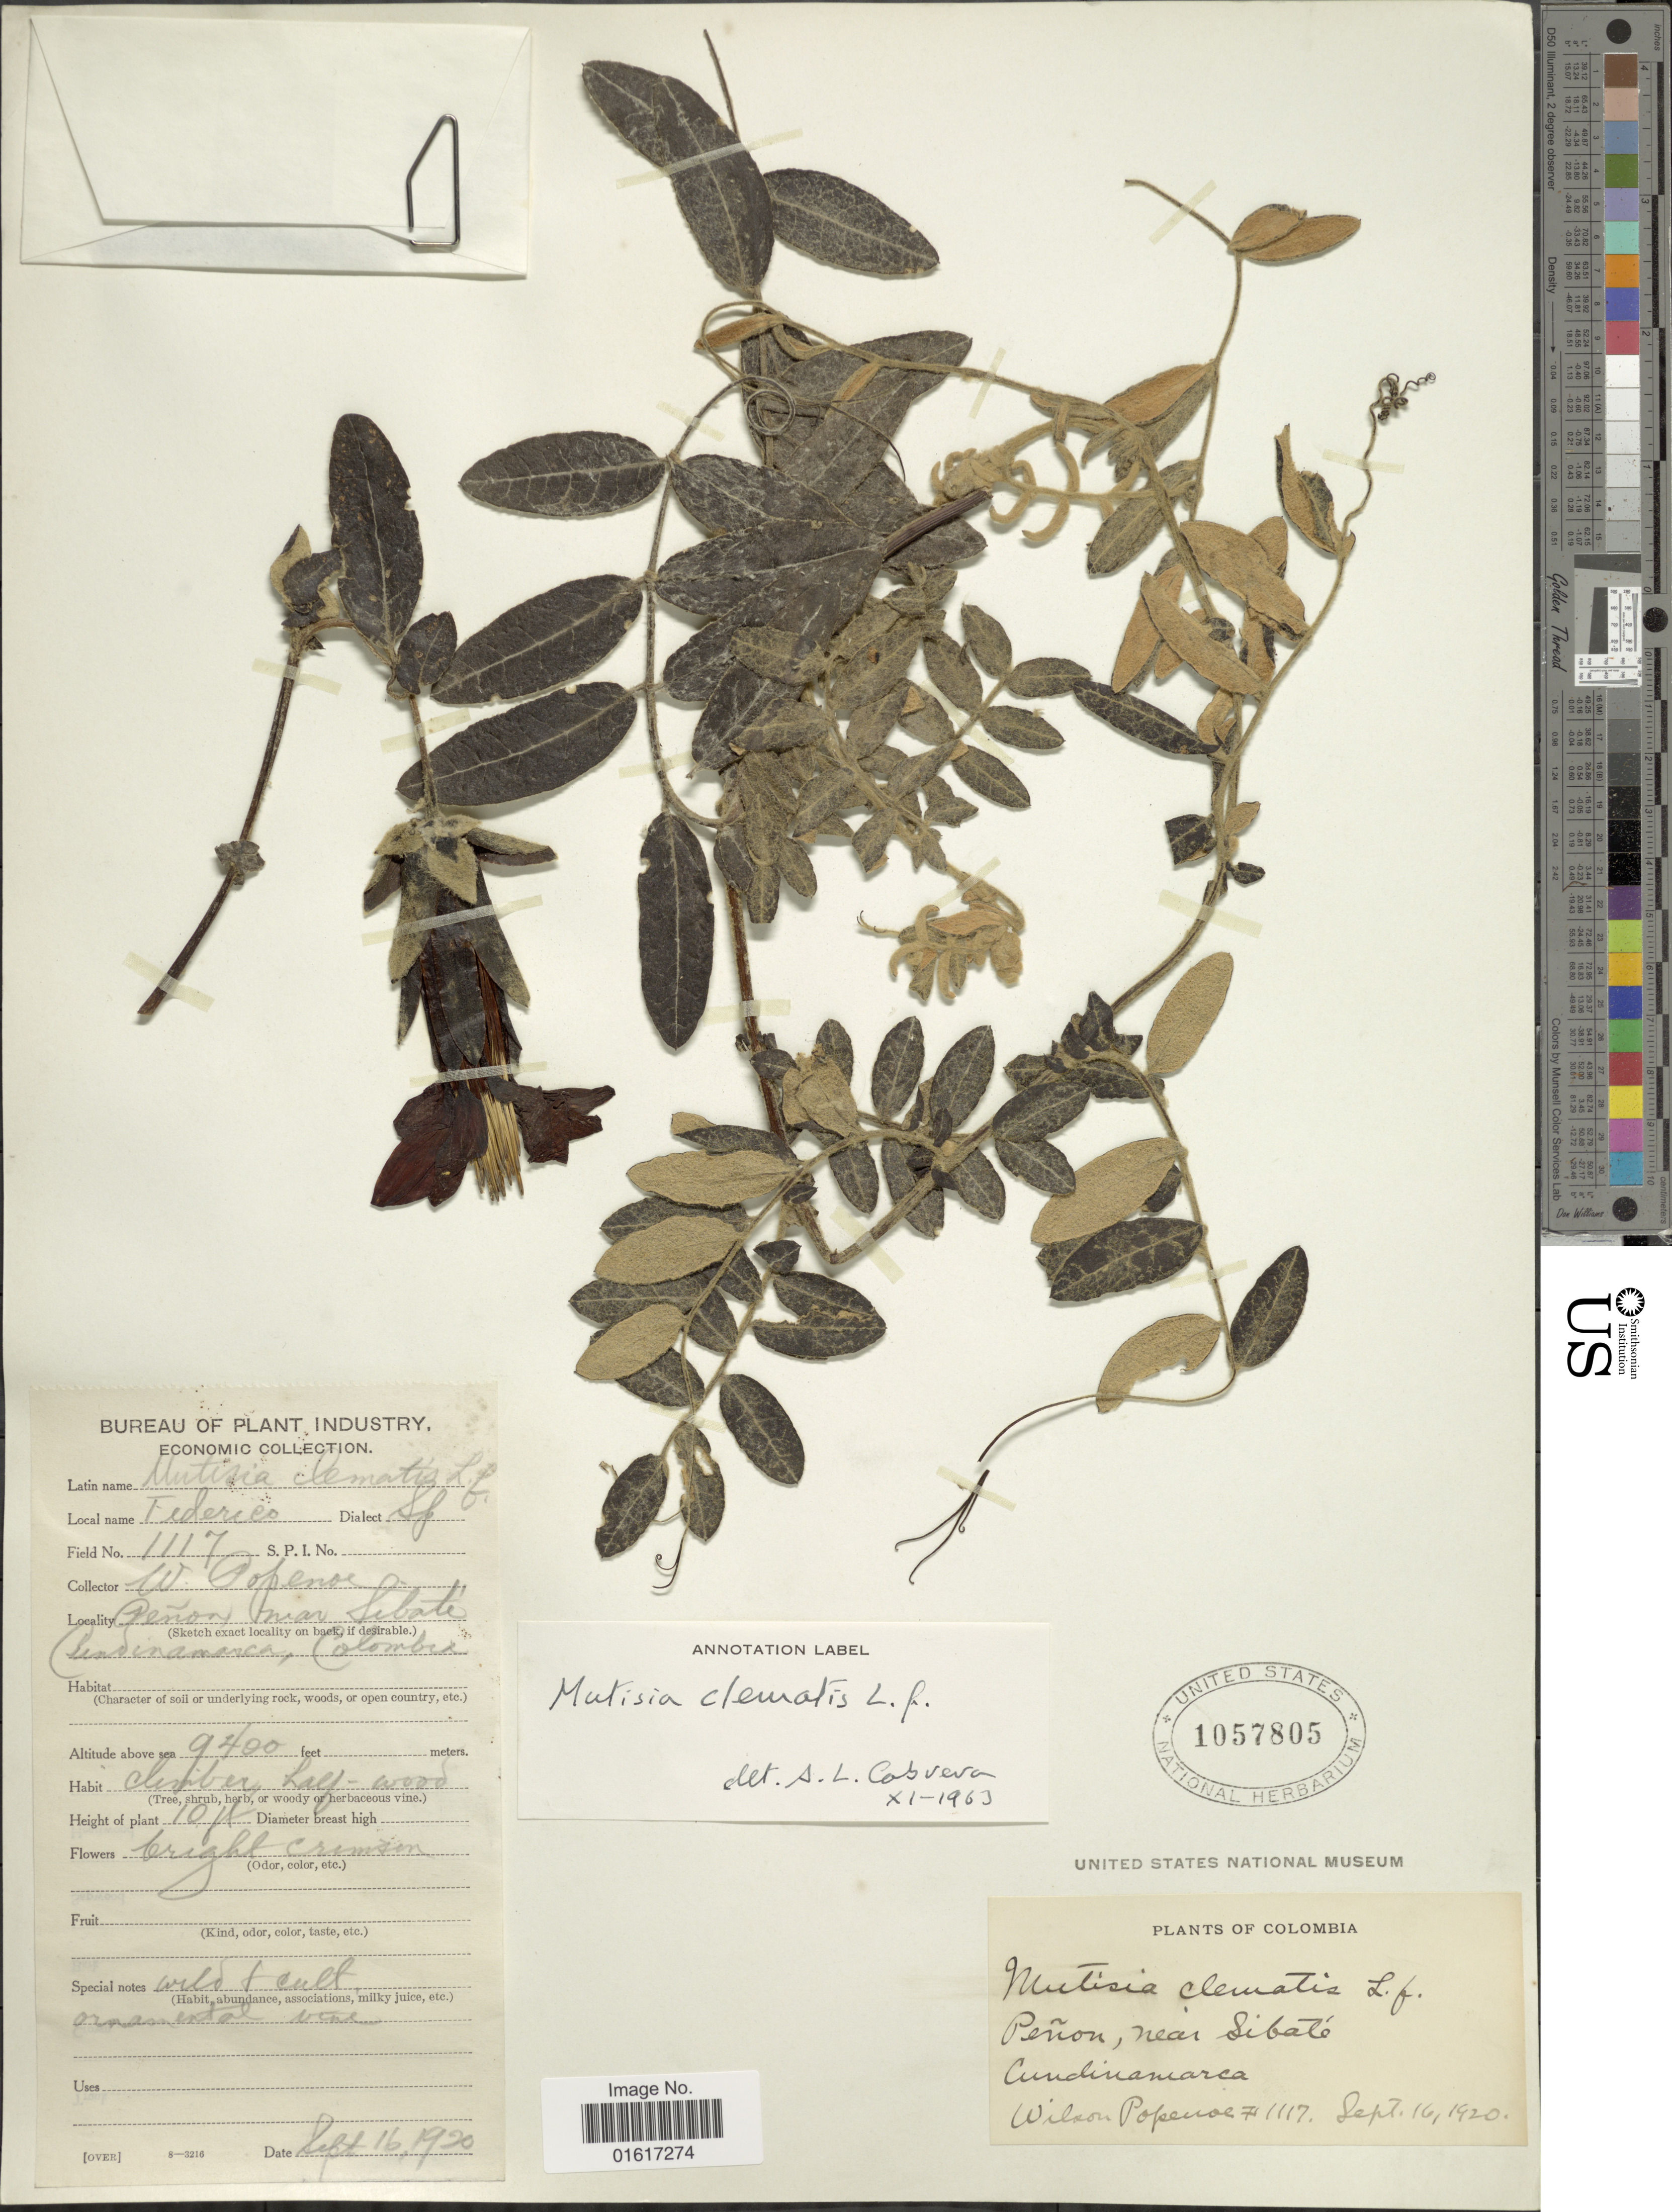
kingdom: Plantae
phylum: Tracheophyta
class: Magnoliopsida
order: Asterales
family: Asteraceae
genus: Mutisia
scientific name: Mutisia clematis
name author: L. f.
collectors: W. Popenoe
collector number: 1117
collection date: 1920-09-16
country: Colombia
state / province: Cundinamarca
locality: Peñon, near Sibaté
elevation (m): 2865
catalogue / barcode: US 1057805